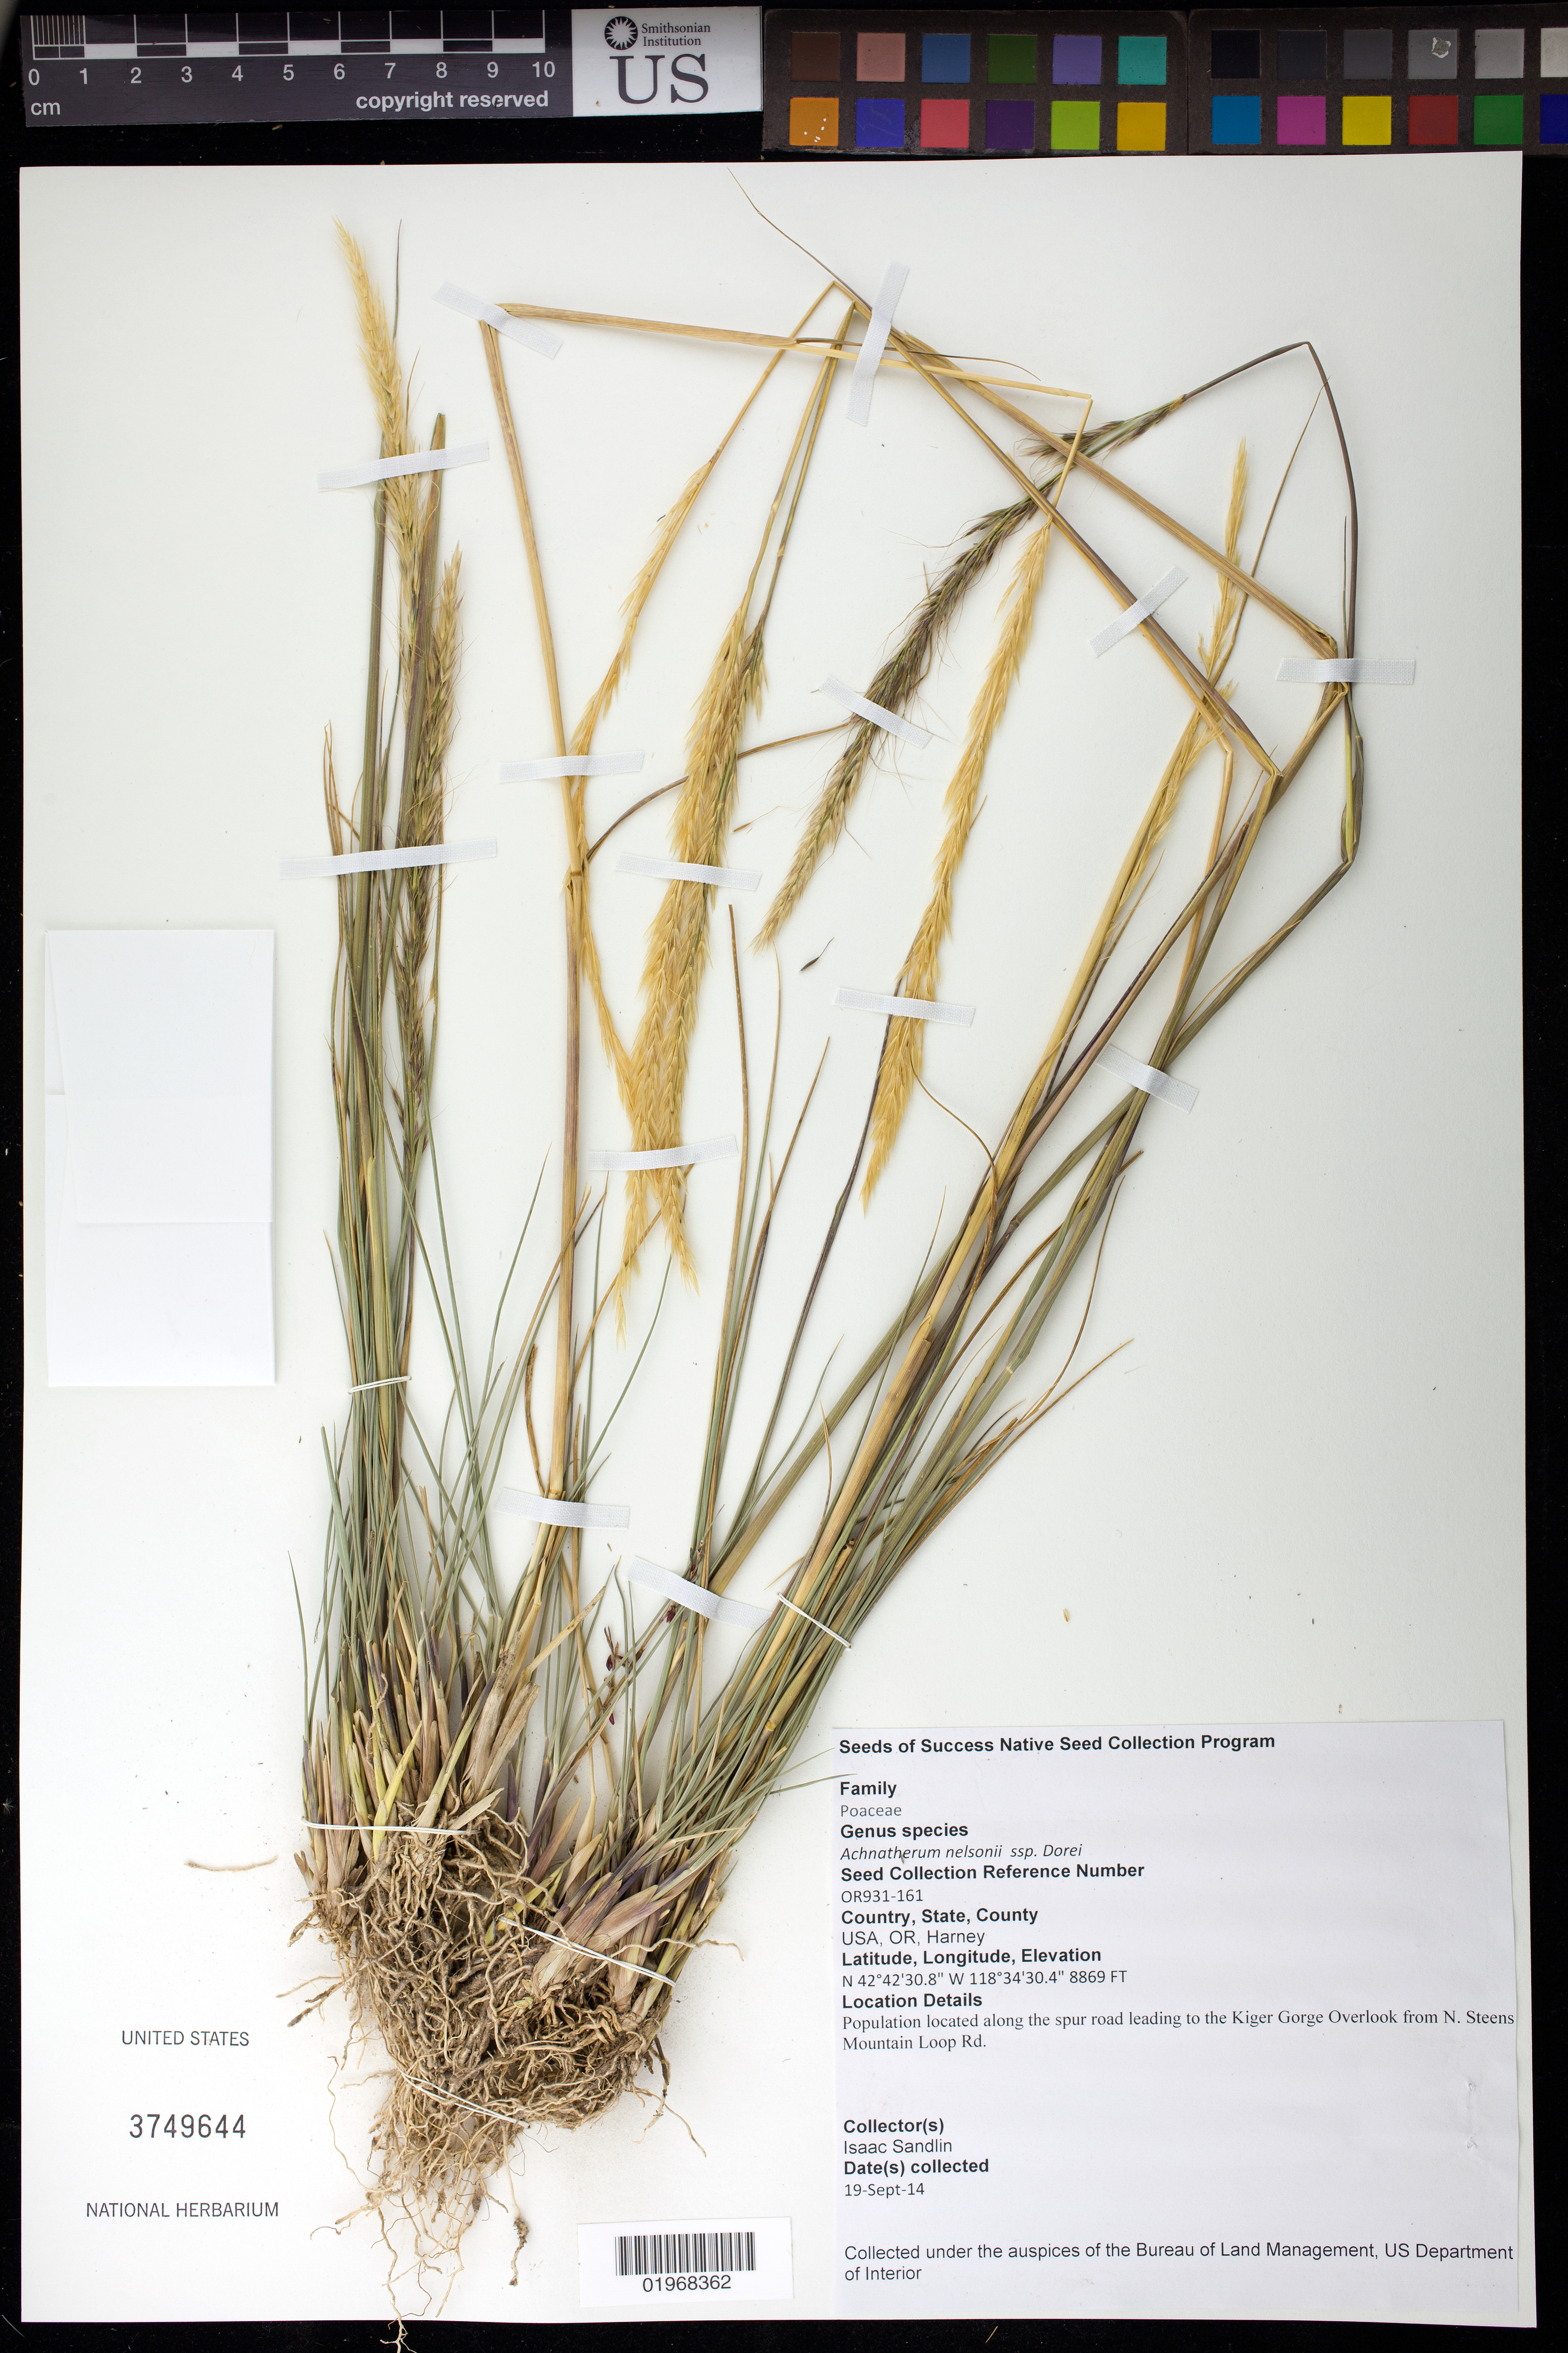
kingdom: Plantae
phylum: Tracheophyta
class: Liliopsida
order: Poales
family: Poaceae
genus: Eriocoma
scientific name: Eriocoma nelsonii subsp. dorei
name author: (Barkworth & J. Maze) Romasch.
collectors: I. Sandlin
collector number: OR931-161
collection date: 2014-09-19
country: United States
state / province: Oregon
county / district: Harney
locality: Steens Mountain Cooperative Management and Protection Area. Kiger Gorge Overlook from N Steens Mountain Loop Rd.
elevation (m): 2703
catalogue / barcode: US 3749644